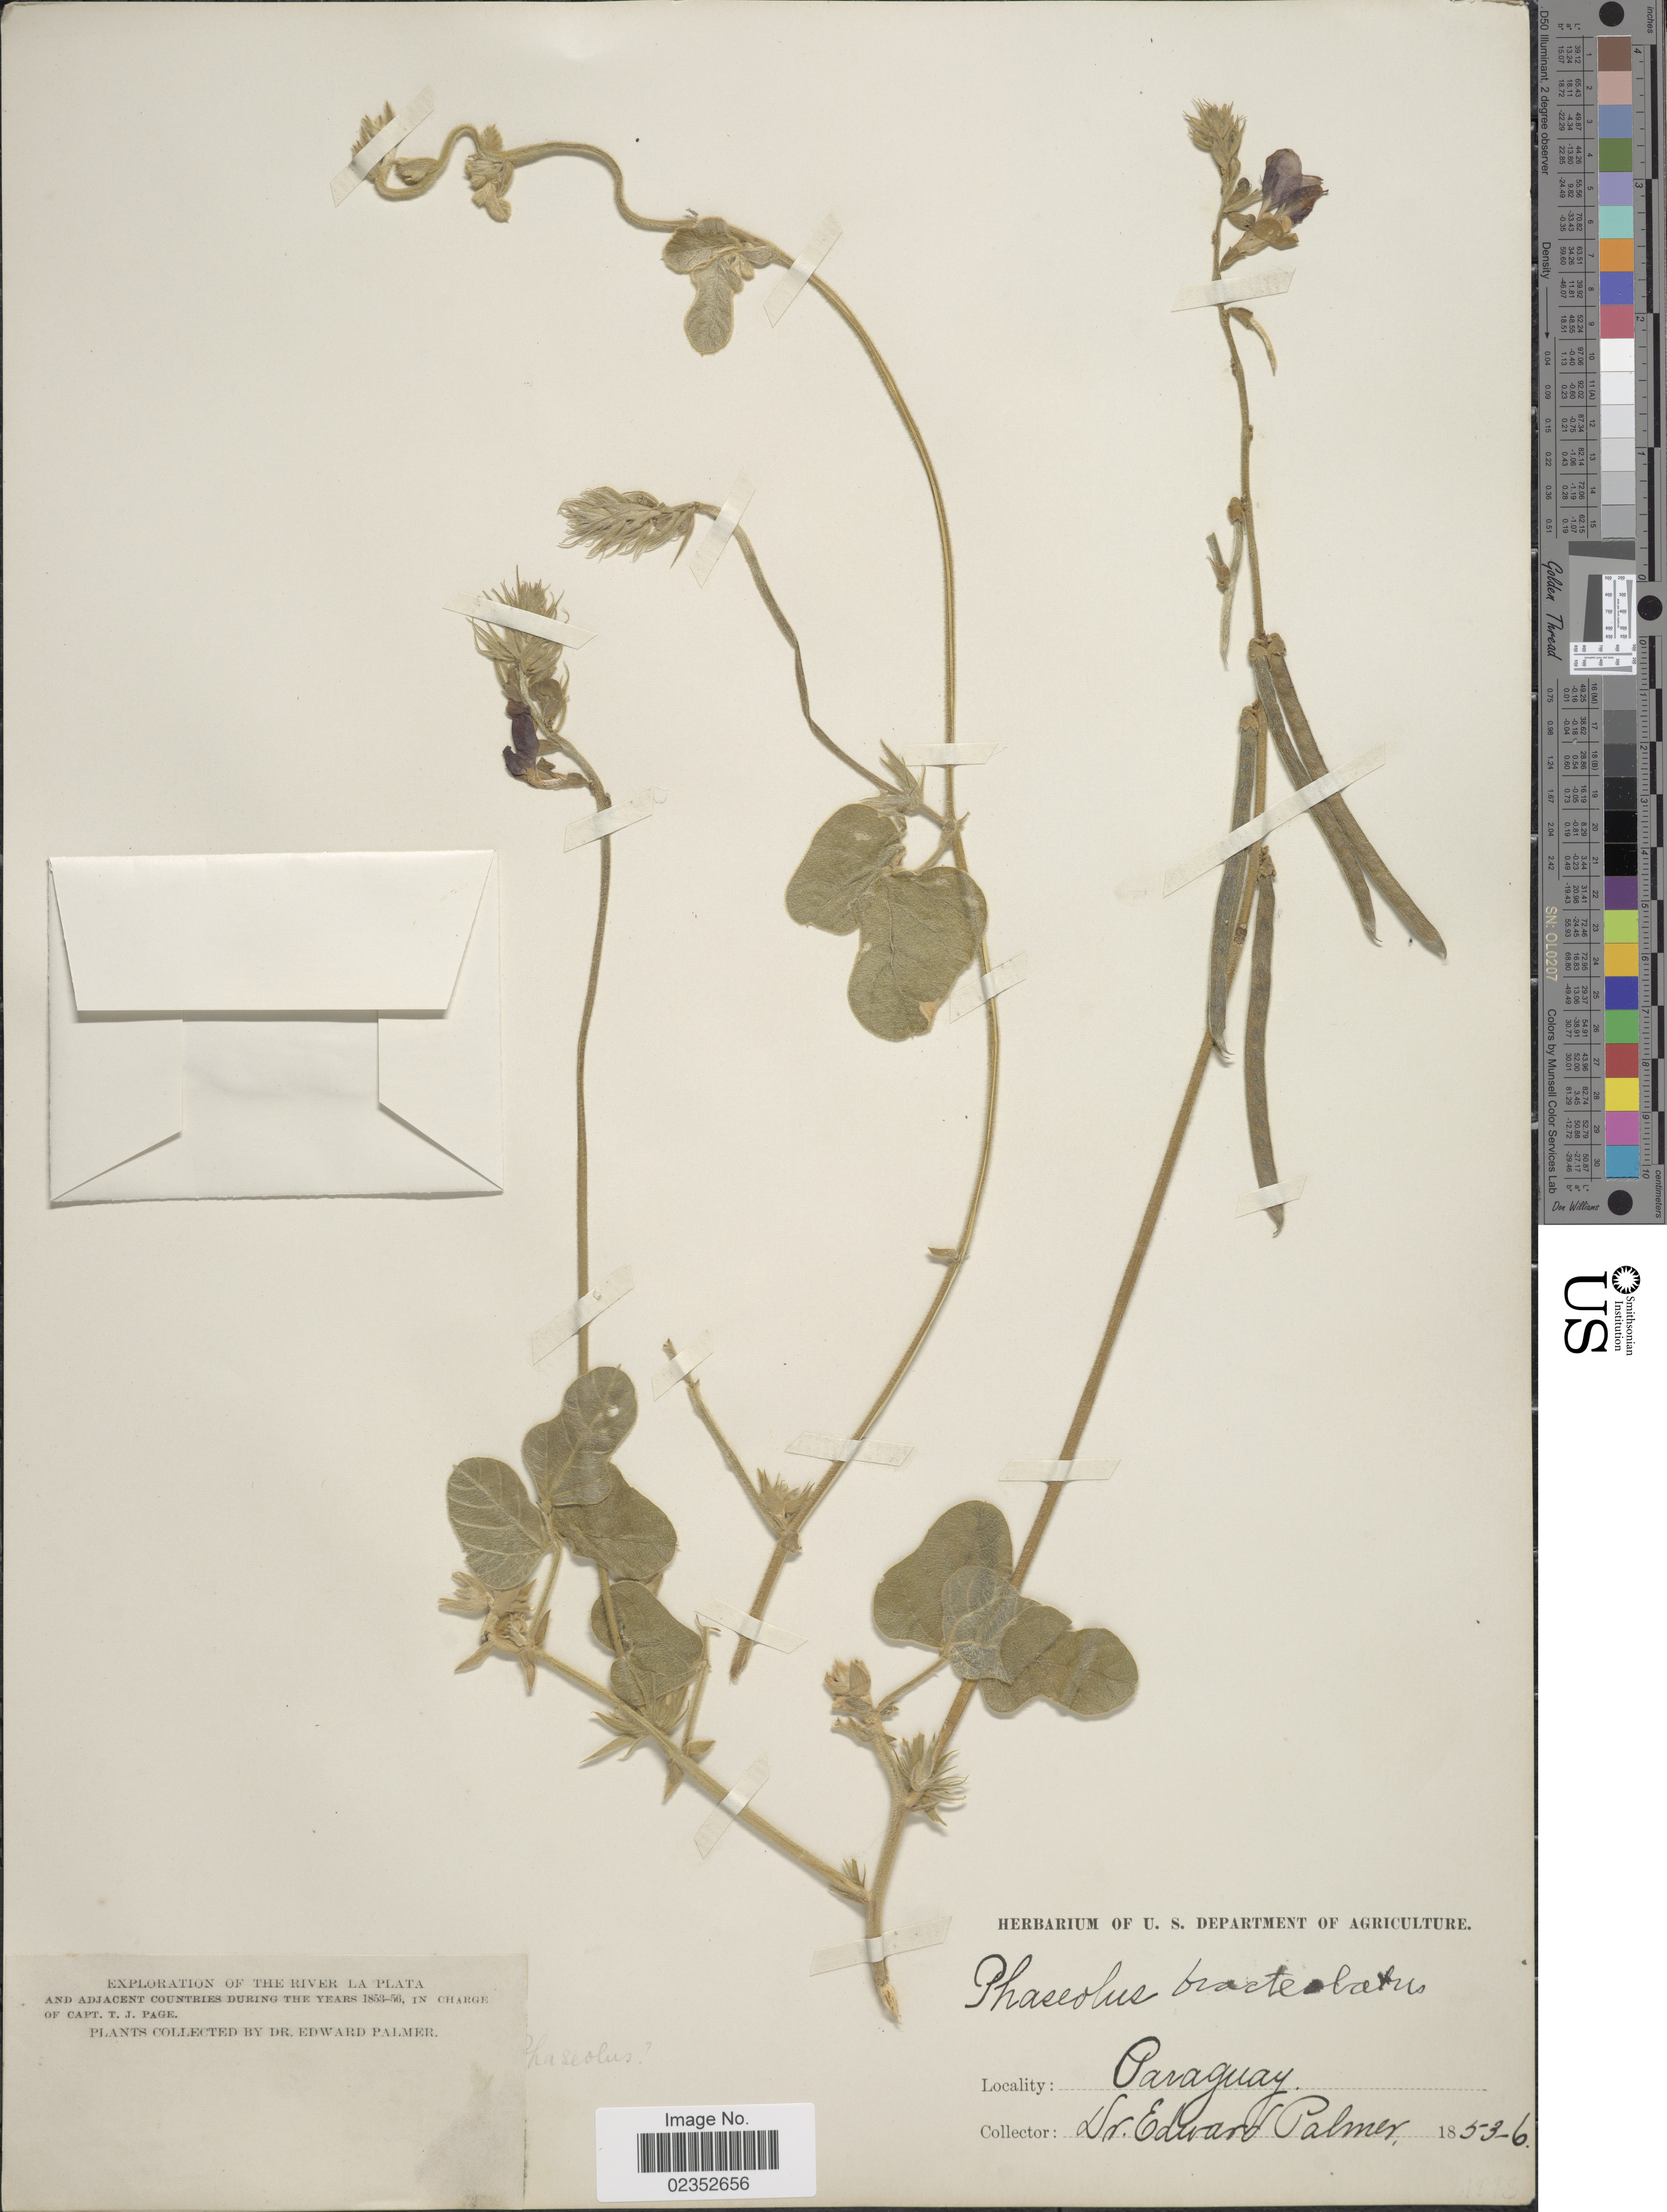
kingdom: Plantae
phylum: Tracheophyta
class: Magnoliopsida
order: Fabales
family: Fabaceae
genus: Macroptilium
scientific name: Macroptilium bracteatum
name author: (Nees & Mart.) Maréchal & Baudet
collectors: E. Palmer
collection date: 1853/1856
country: Paraguay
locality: River La Plata